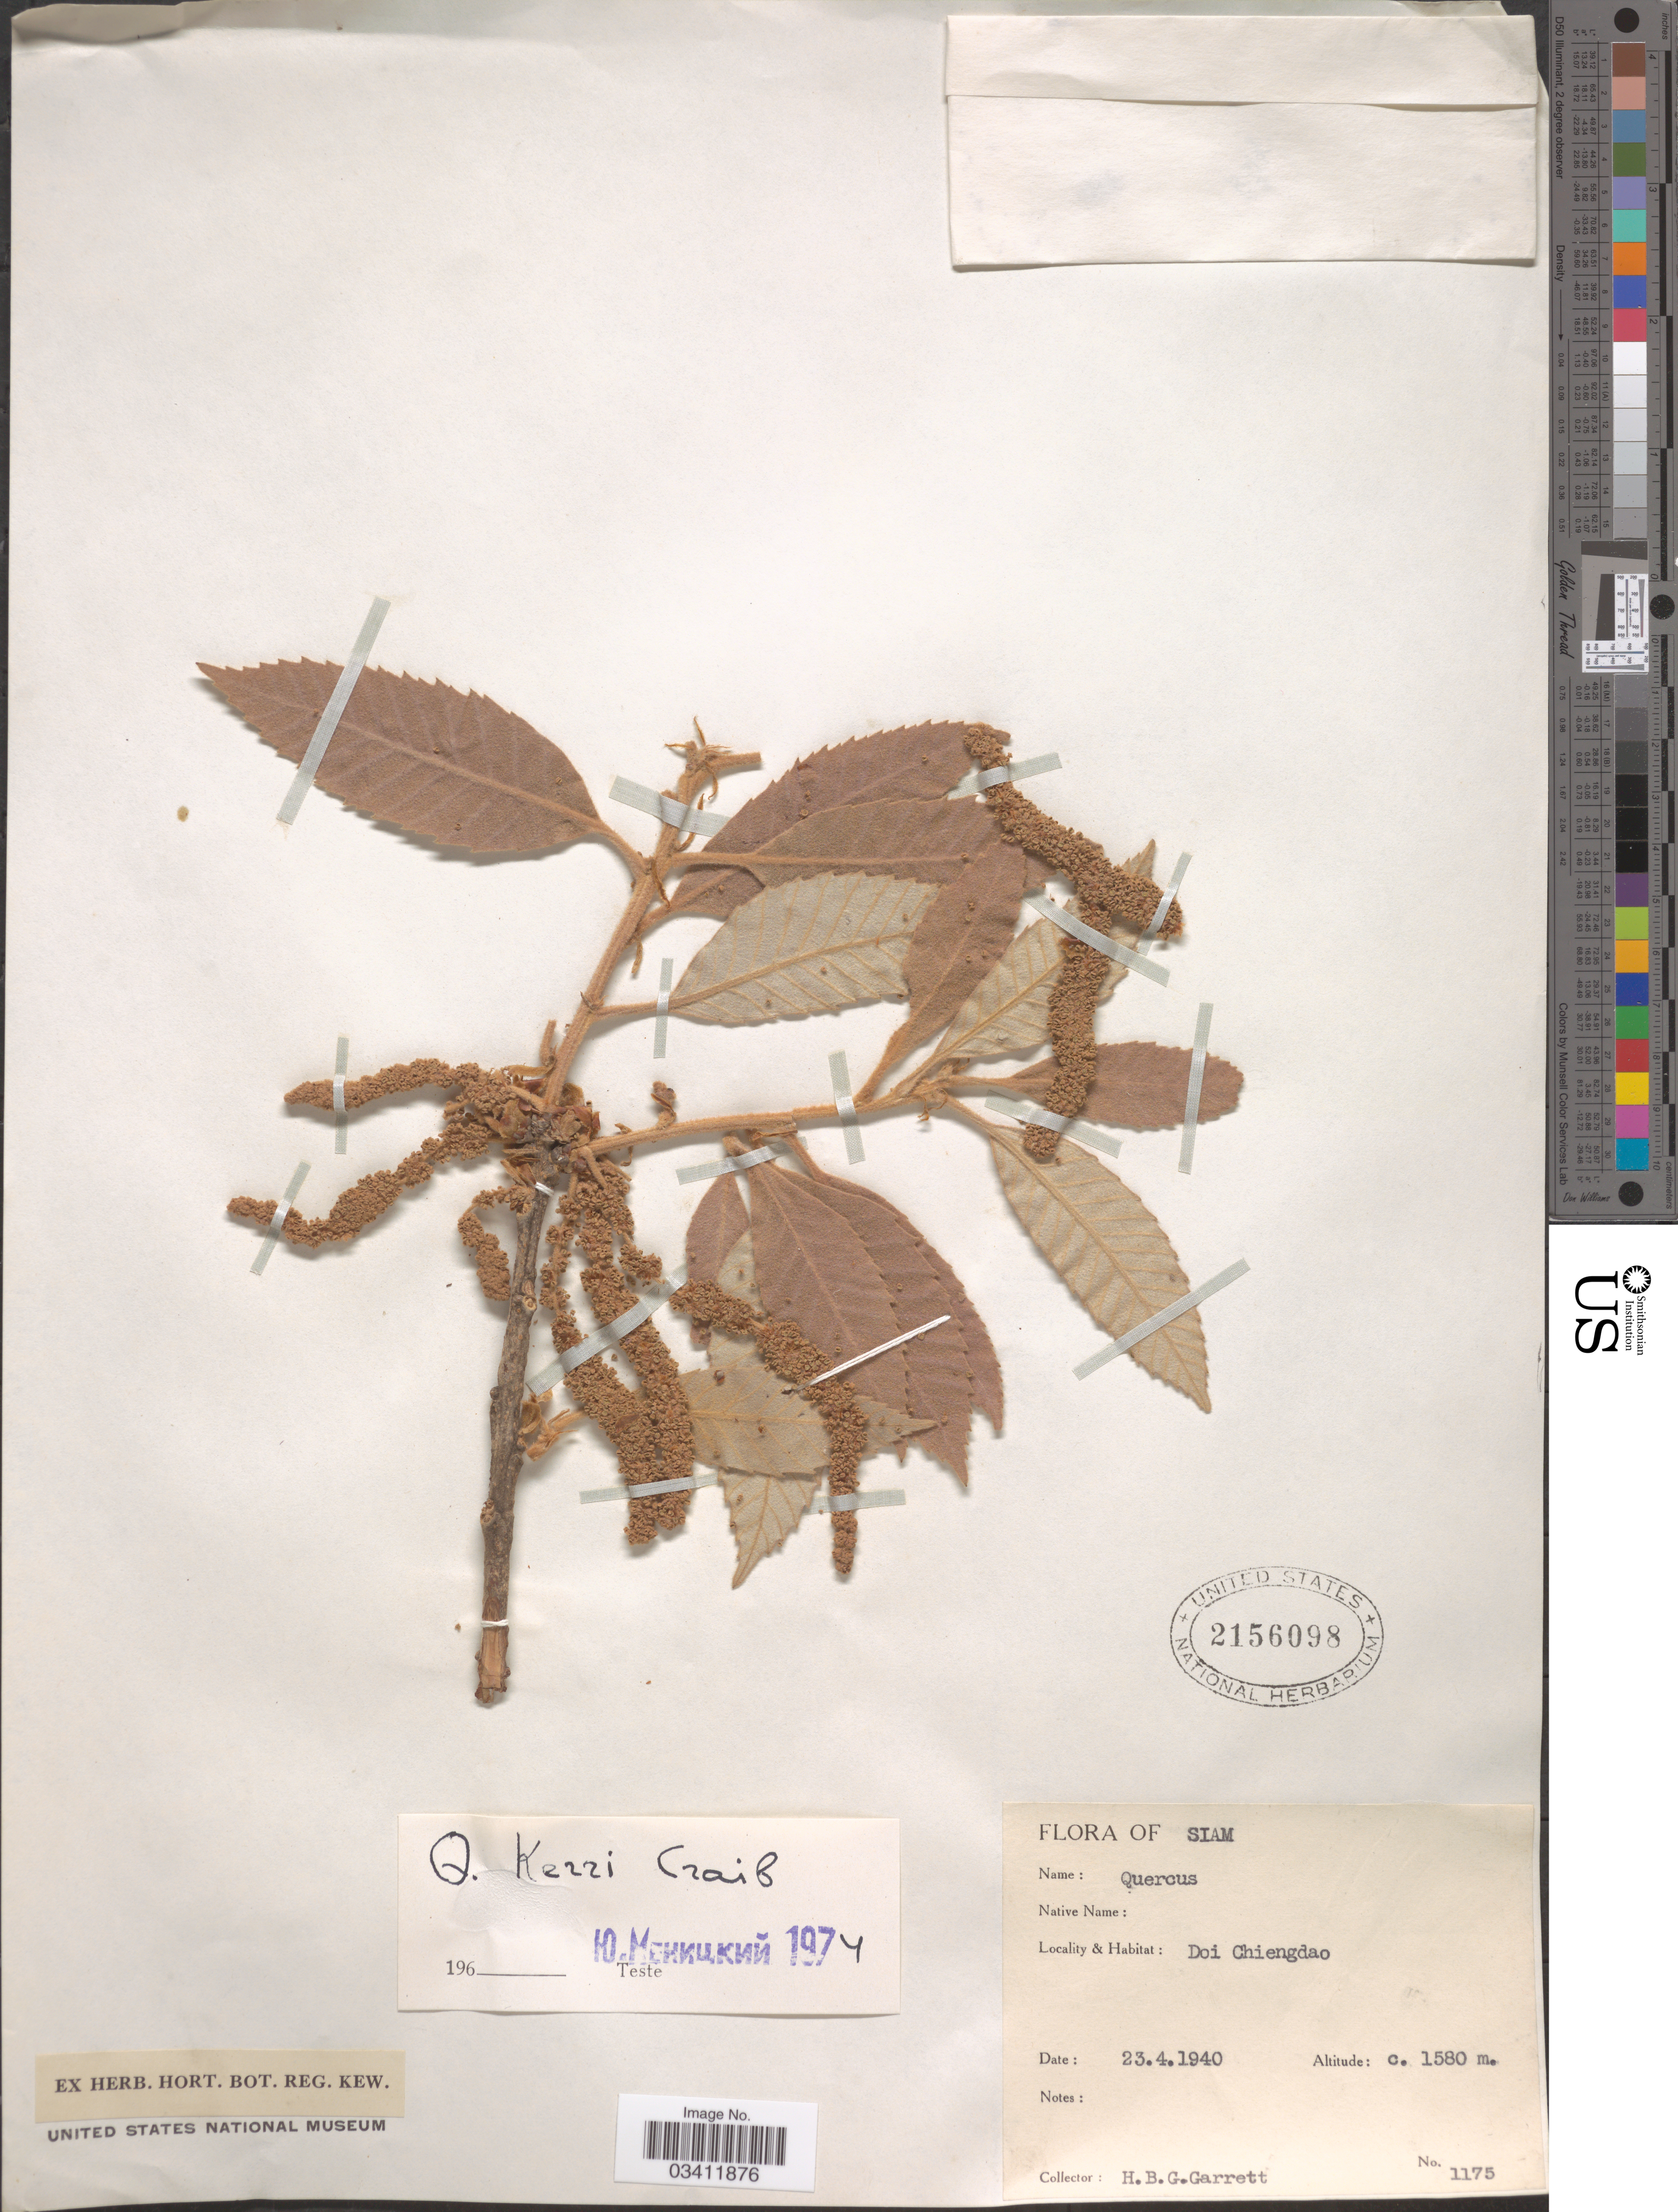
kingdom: Plantae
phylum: Tracheophyta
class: Magnoliopsida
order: Fagales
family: Fagaceae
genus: Quercus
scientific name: Quercus kerrii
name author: Craib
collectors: H. Garrett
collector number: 1175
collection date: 1940-04-23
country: Thailand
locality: Siam. Doi Chiengdao.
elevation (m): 1580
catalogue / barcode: US 2156098